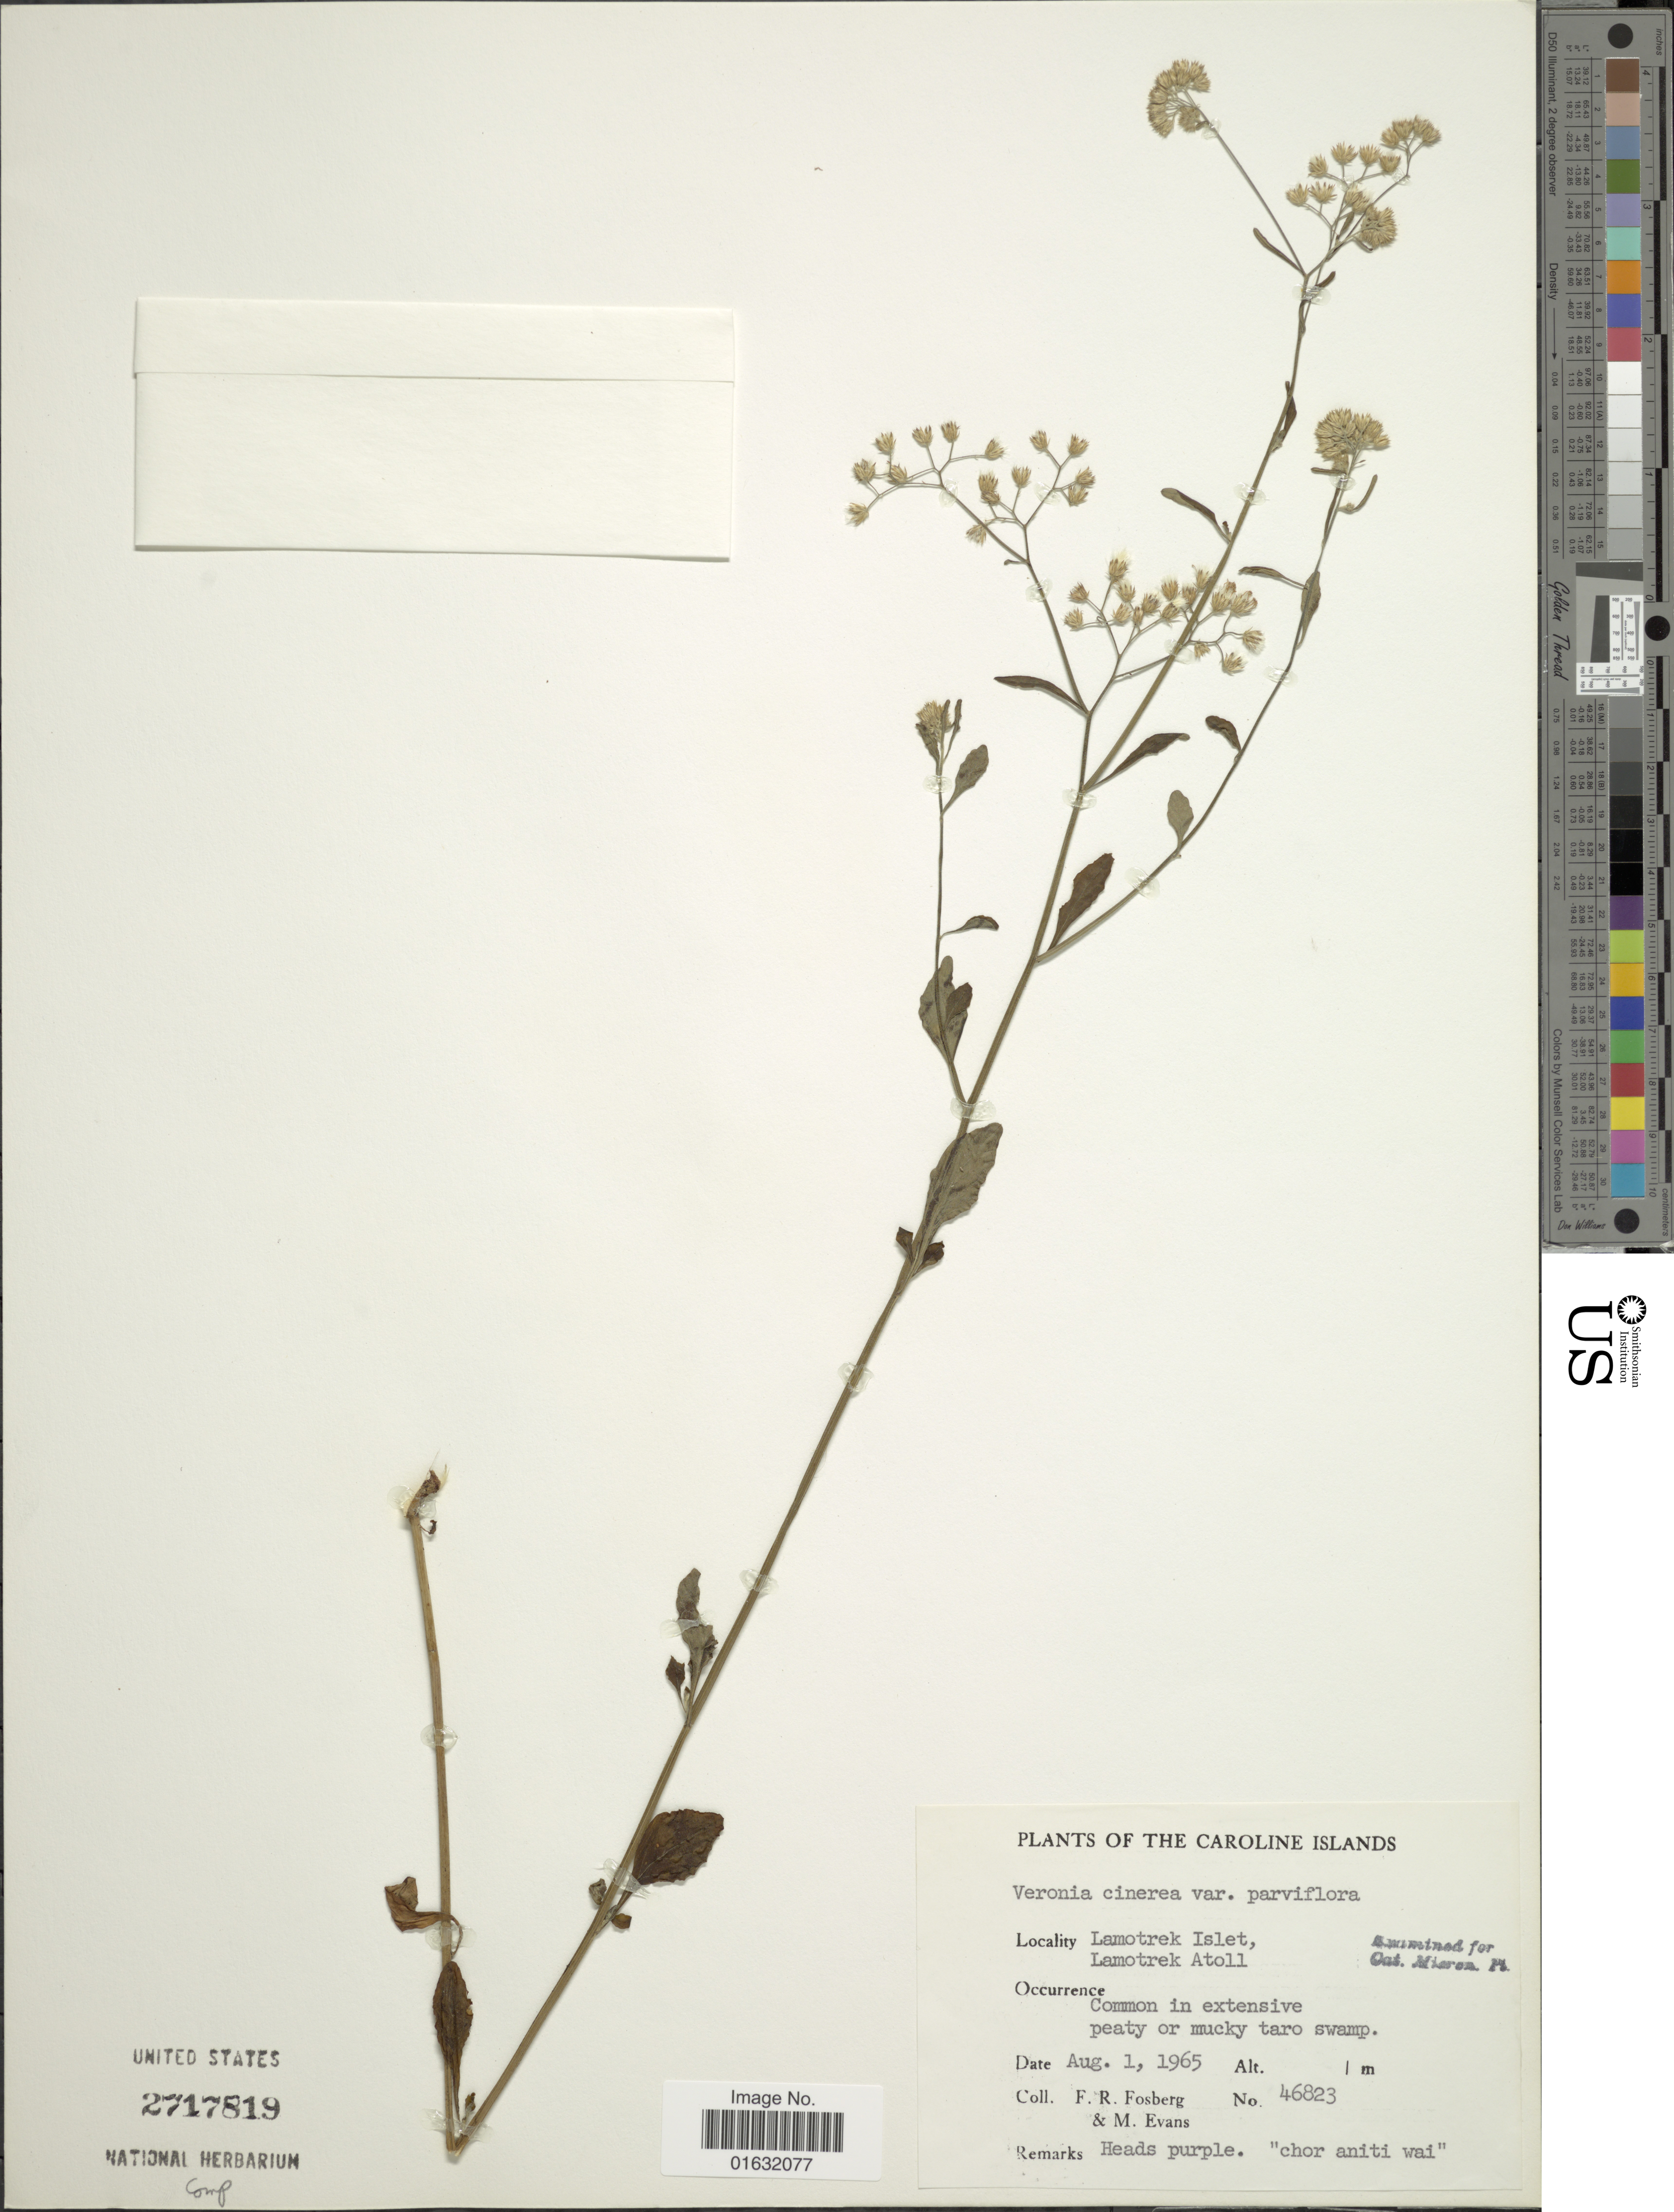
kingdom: Plantae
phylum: Tracheophyta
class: Magnoliopsida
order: Asterales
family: Asteraceae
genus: Cyanthillium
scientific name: Cyanthillium cinereum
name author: (L.) H. Rob.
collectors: F. R. Fosberg & M. Evans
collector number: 46823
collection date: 1965-08-01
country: Micronesia, Federated States of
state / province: Yap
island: Lamotrek Atoll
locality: The Caroline Islands, Lamotrek Islet, Lamotrek Atoll.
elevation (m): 1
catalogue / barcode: US 2717819